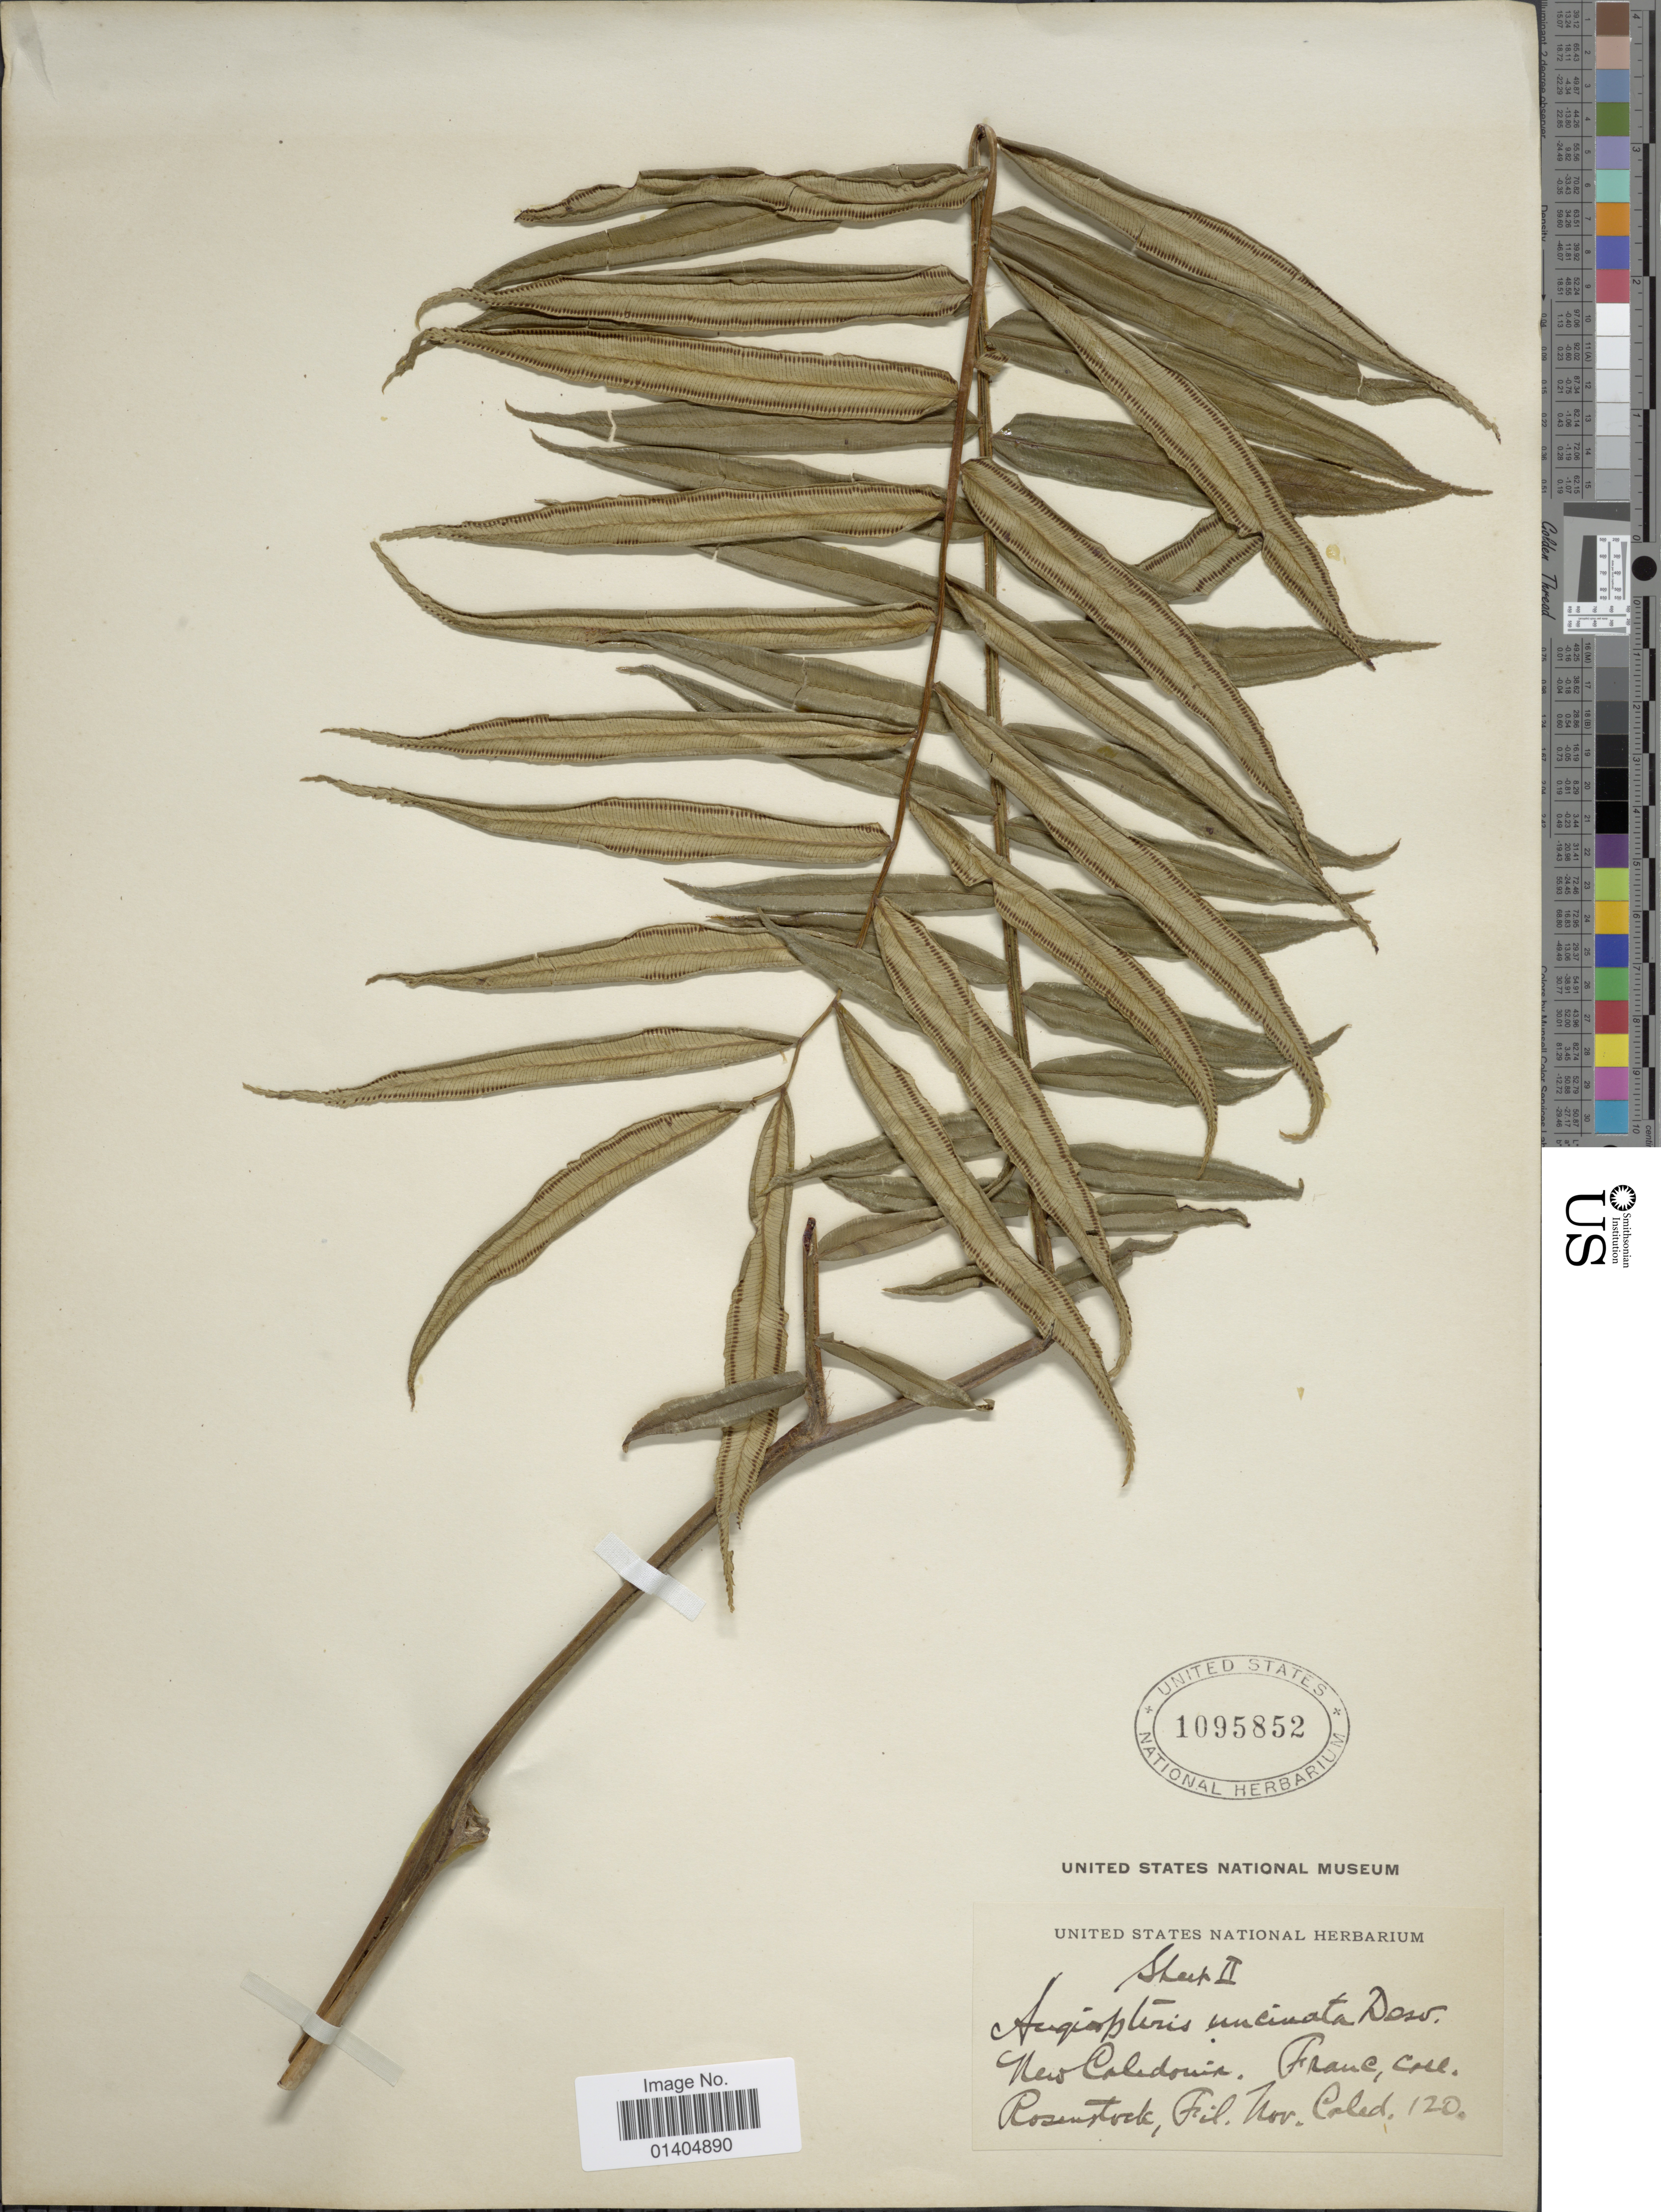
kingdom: Plantae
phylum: Tracheophyta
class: Polypodiopsida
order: Marattiales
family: Marattiaceae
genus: Angiopteris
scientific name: Angiopteris uncinata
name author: de Vriese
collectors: Franc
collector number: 120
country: New Caledonia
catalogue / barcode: US 1095852